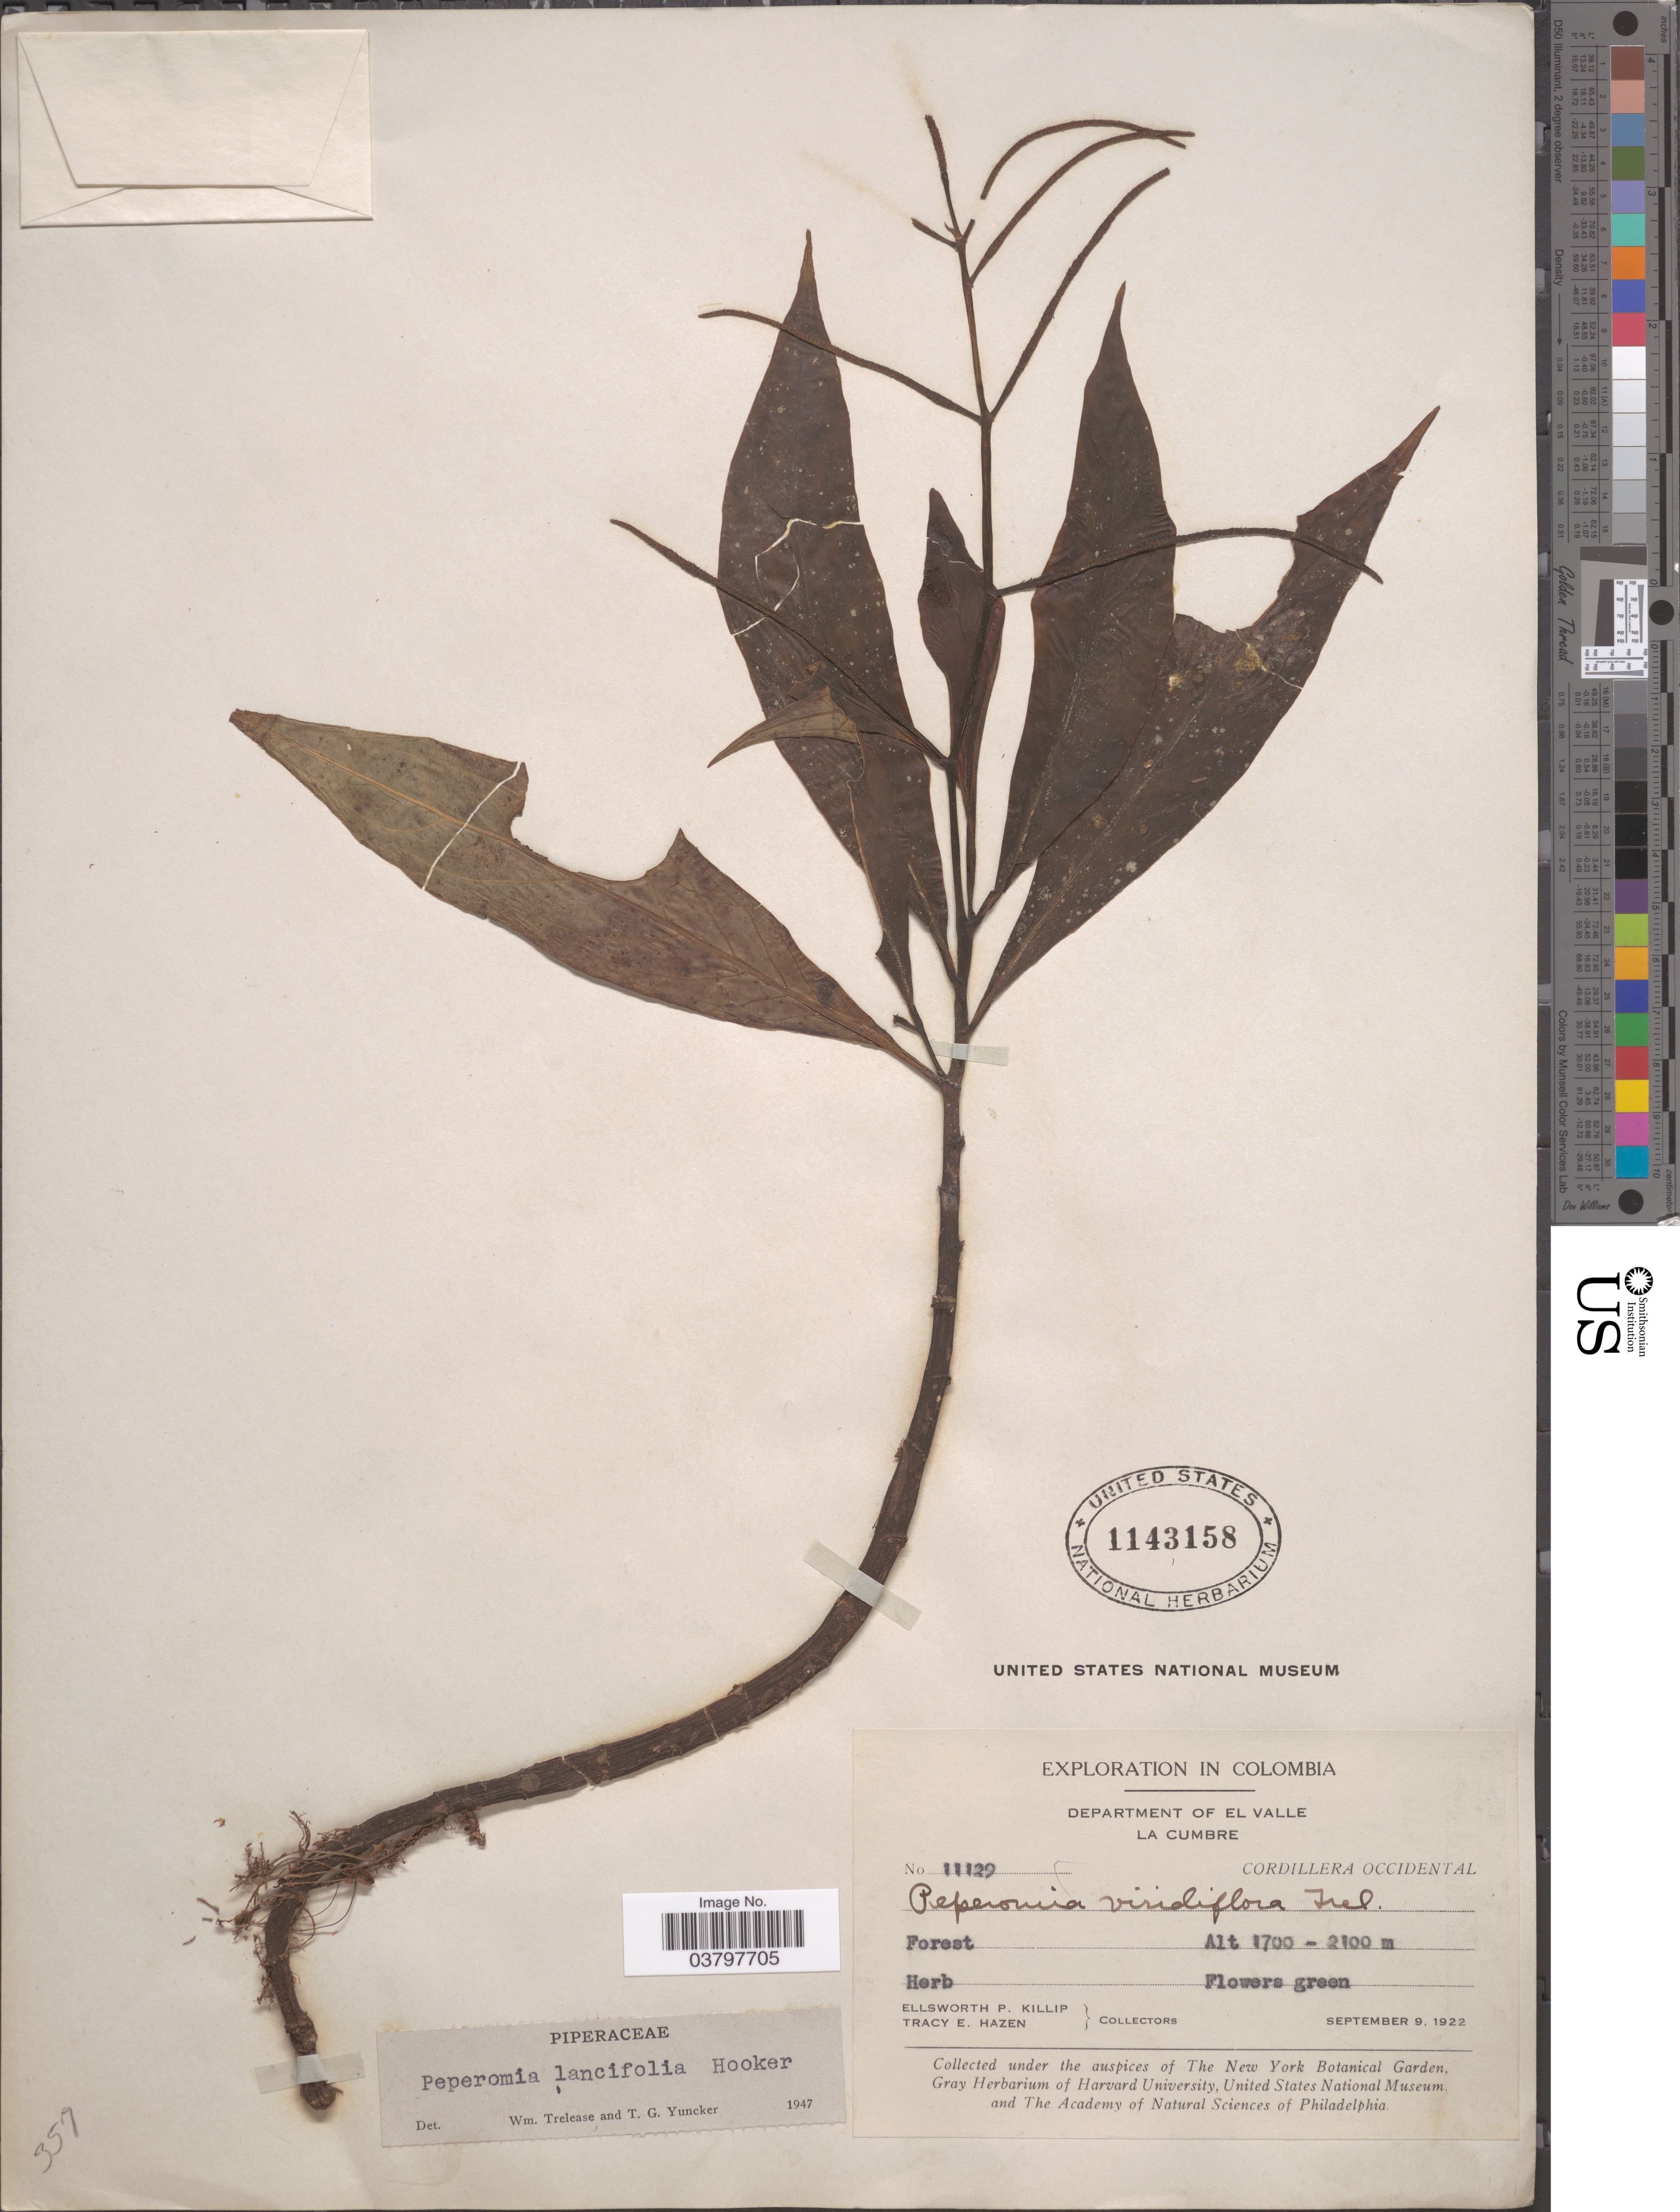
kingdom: Plantae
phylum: Tracheophyta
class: Magnoliopsida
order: Piperales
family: Piperaceae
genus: Peperomia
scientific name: Peperomia lancifolia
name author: Hook.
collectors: E. P. Killip & T. E. Hazen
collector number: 11129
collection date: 1922-09-09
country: Colombia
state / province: Valle del Cauca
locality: Department of El Valle. La Cumbre. Cordillera Occidental.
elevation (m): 1700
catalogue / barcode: US 1143158